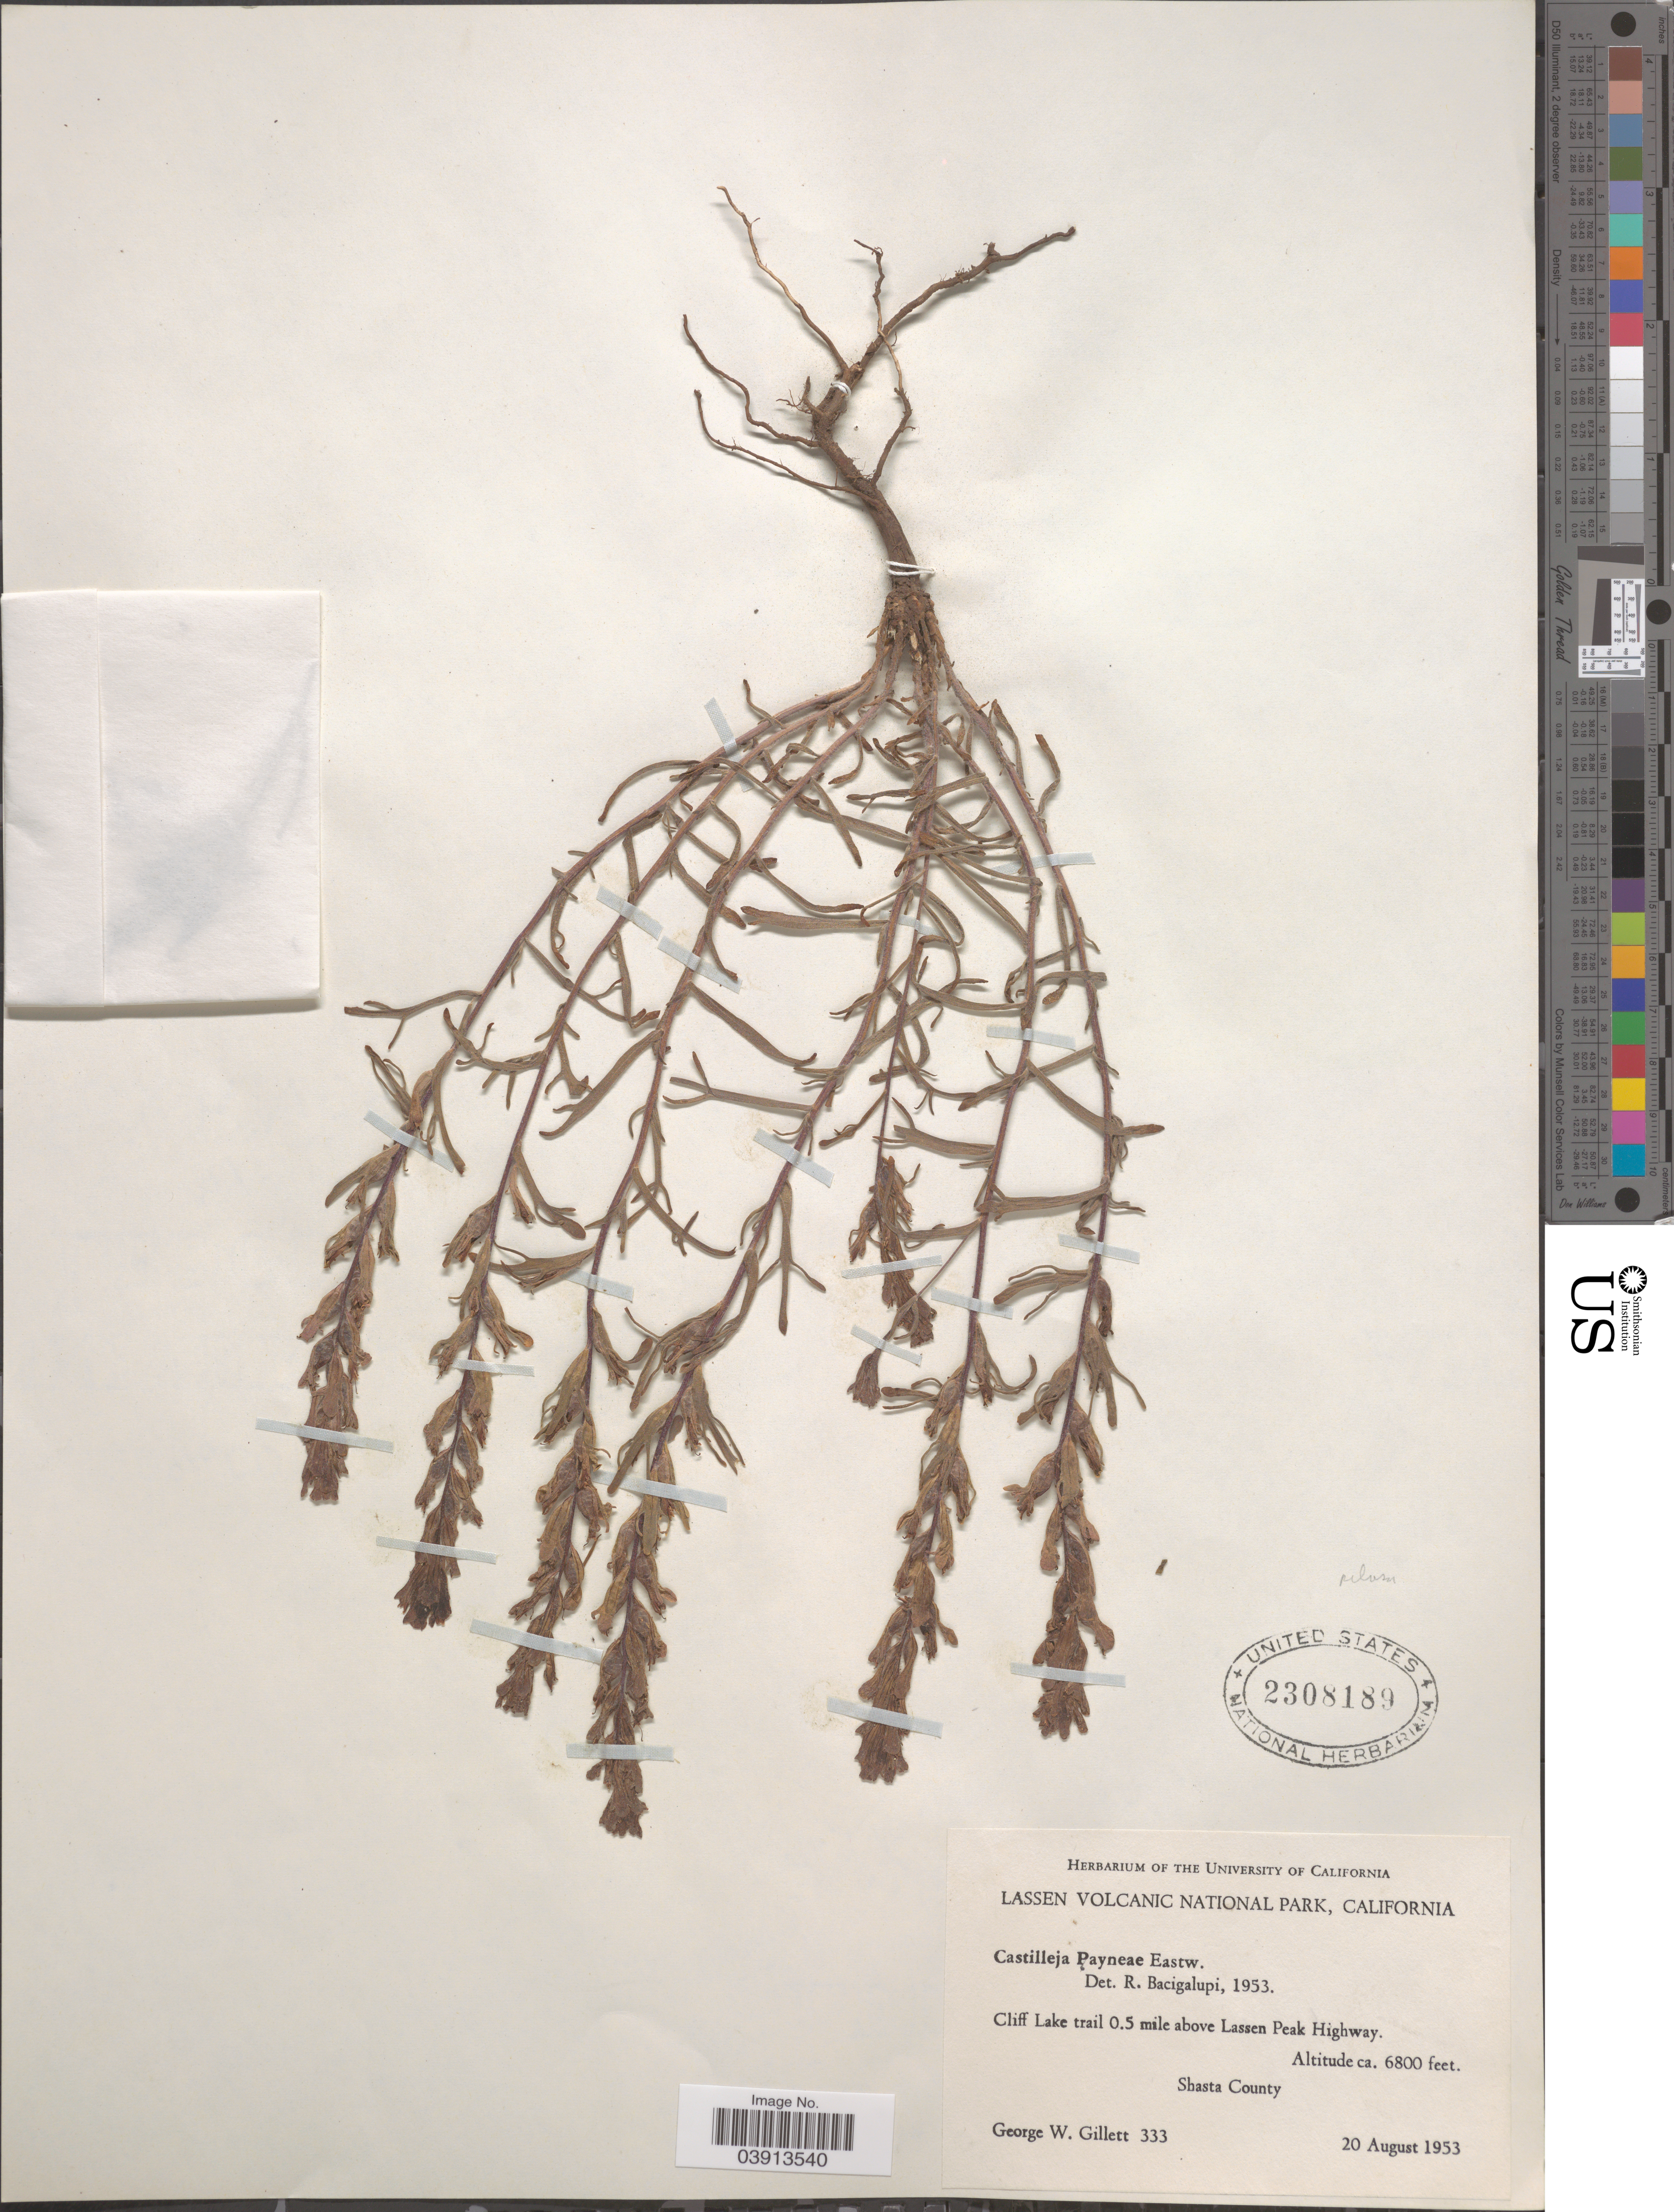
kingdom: Plantae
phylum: Tracheophyta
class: Magnoliopsida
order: Lamiales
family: Orobanchaceae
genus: Castilleja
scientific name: Castilleja pilosa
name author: (S. Watson) Rydb.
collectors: G. Gillett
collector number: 333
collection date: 1953-08-20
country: United States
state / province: California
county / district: Shasta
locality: Lassen Volcanic National Park. Cliff Lake trail 0.5 mile above Lassen Peak Highway. Shasta County.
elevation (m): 2073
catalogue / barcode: US 2308189